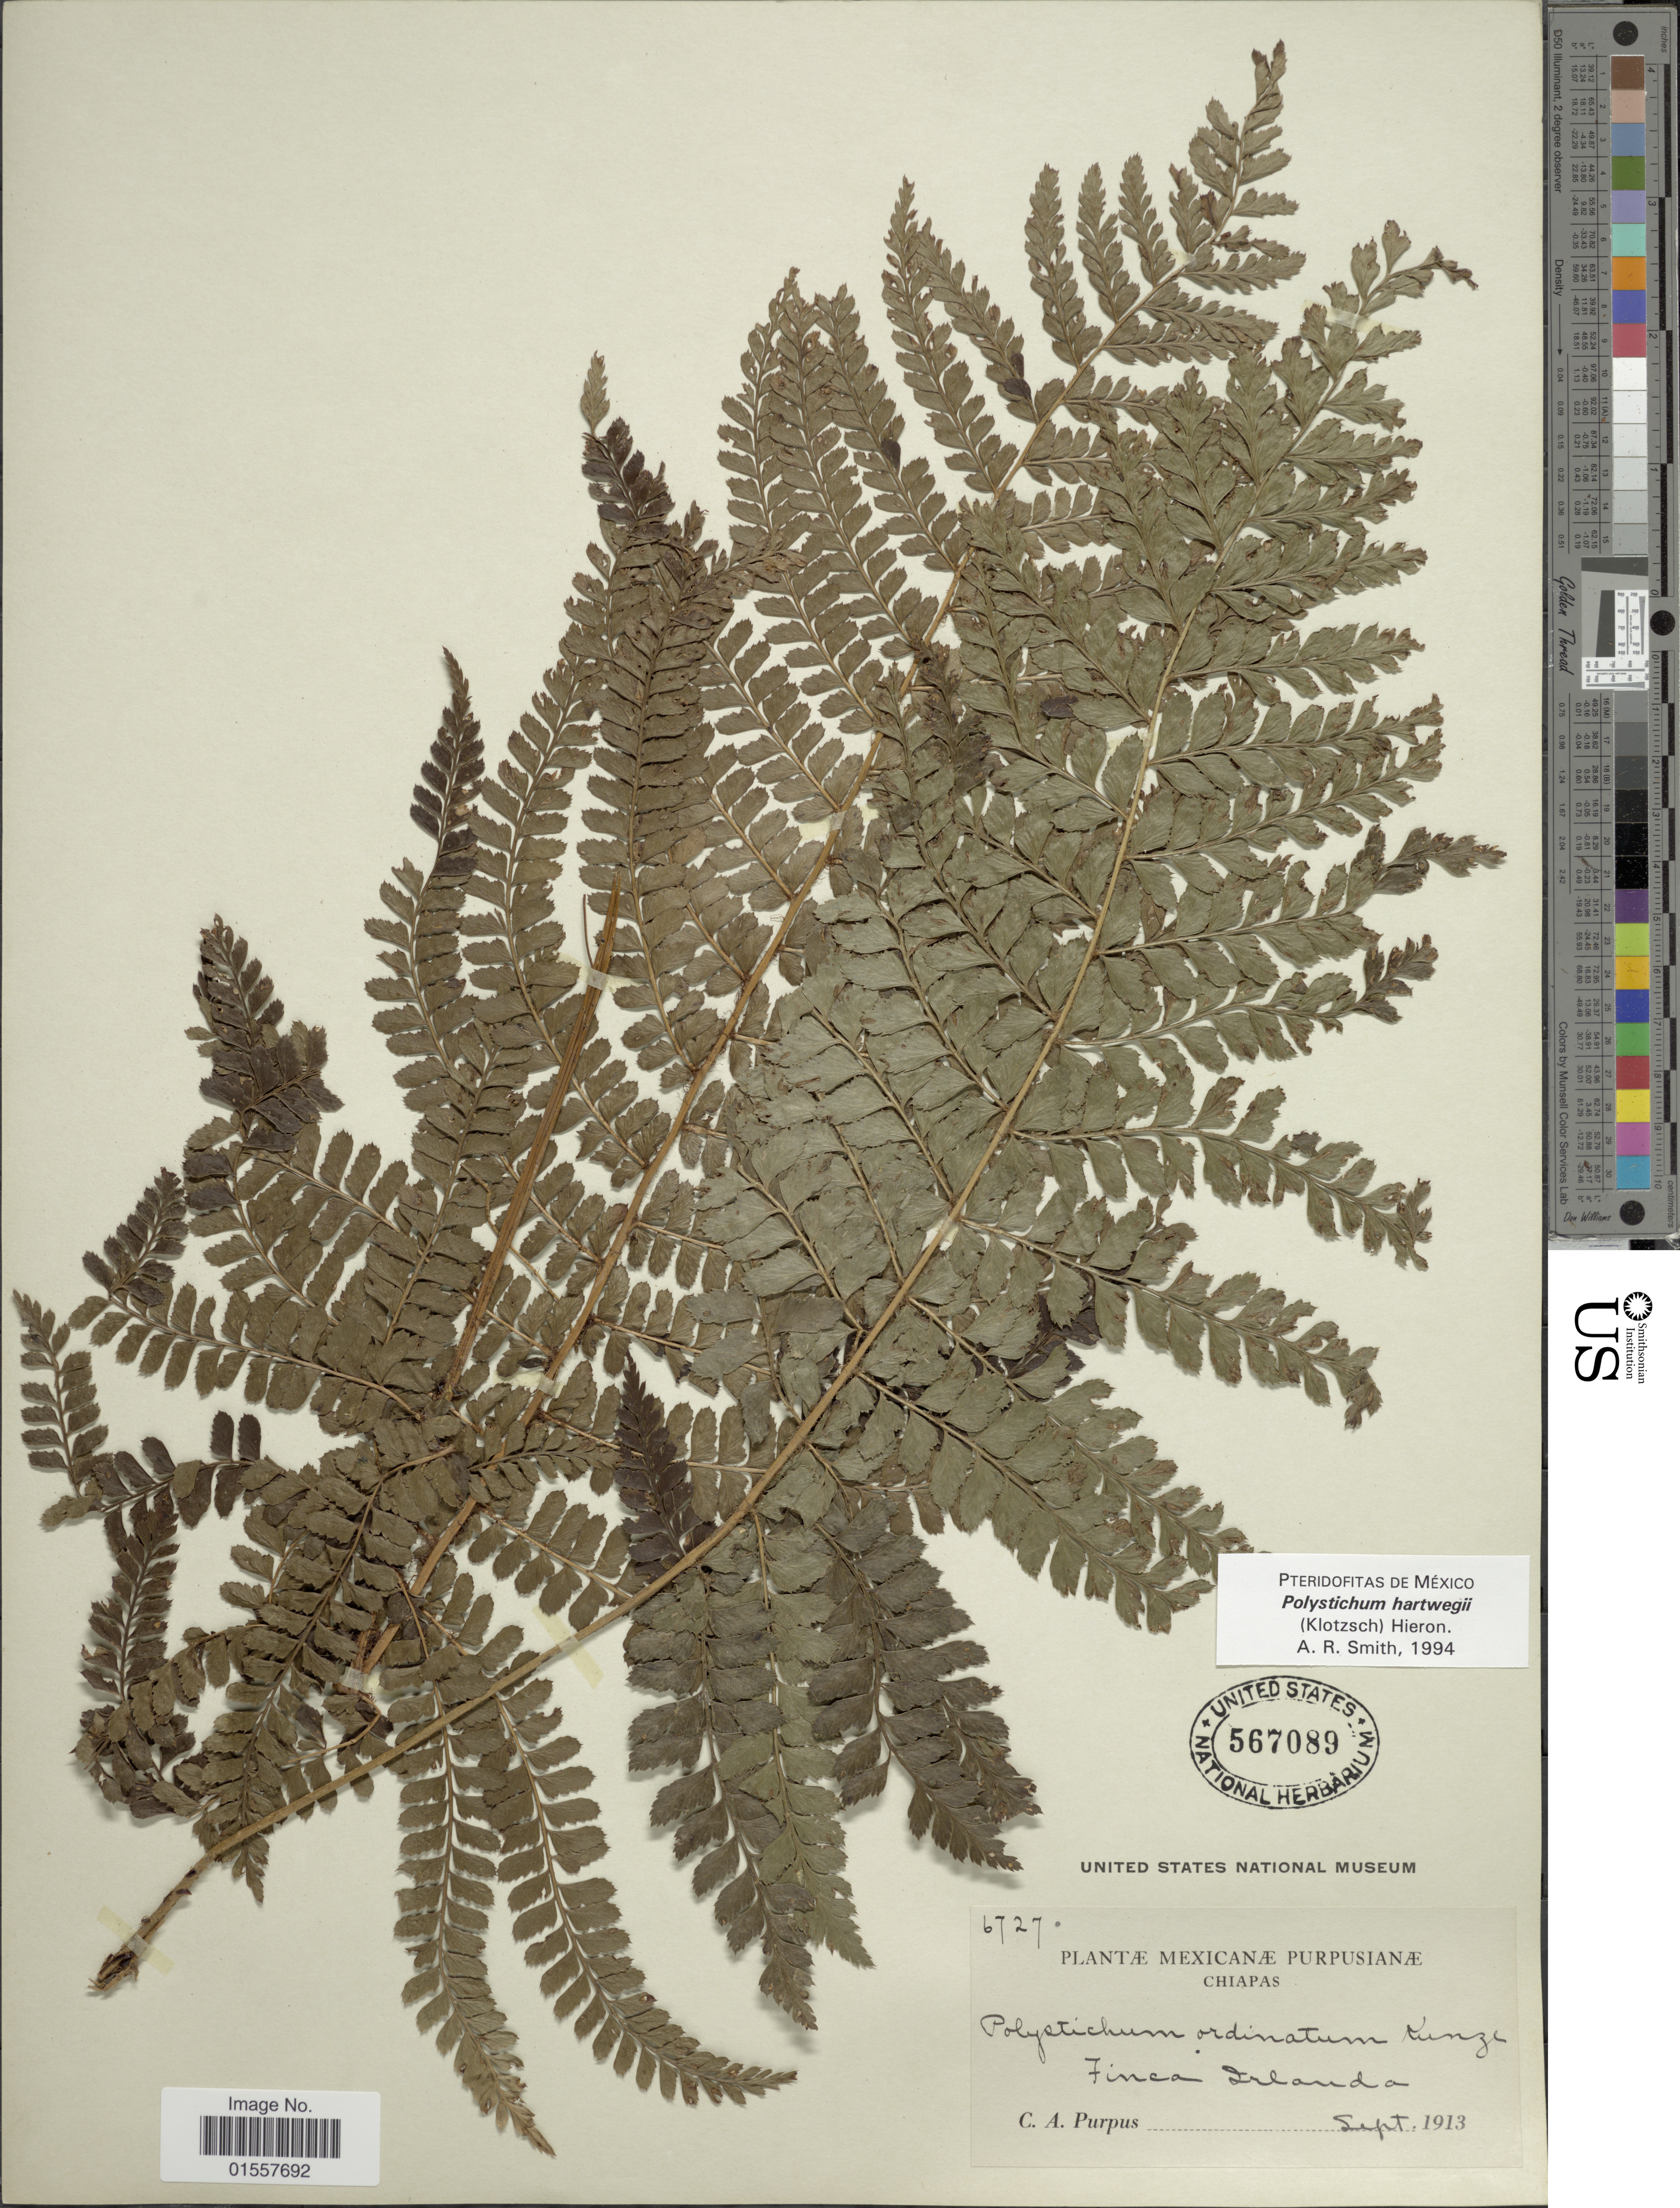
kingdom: Plantae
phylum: Tracheophyta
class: Polypodiopsida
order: Polypodiales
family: Dryopteridaceae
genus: Polystichum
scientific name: Polystichum hartwegii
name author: (Klotzsch) Hieron.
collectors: C. A. Purpus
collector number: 6727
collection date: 1913-09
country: Mexico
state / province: Chiapas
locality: Mexicanae, Finca Orlando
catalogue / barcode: US 567089